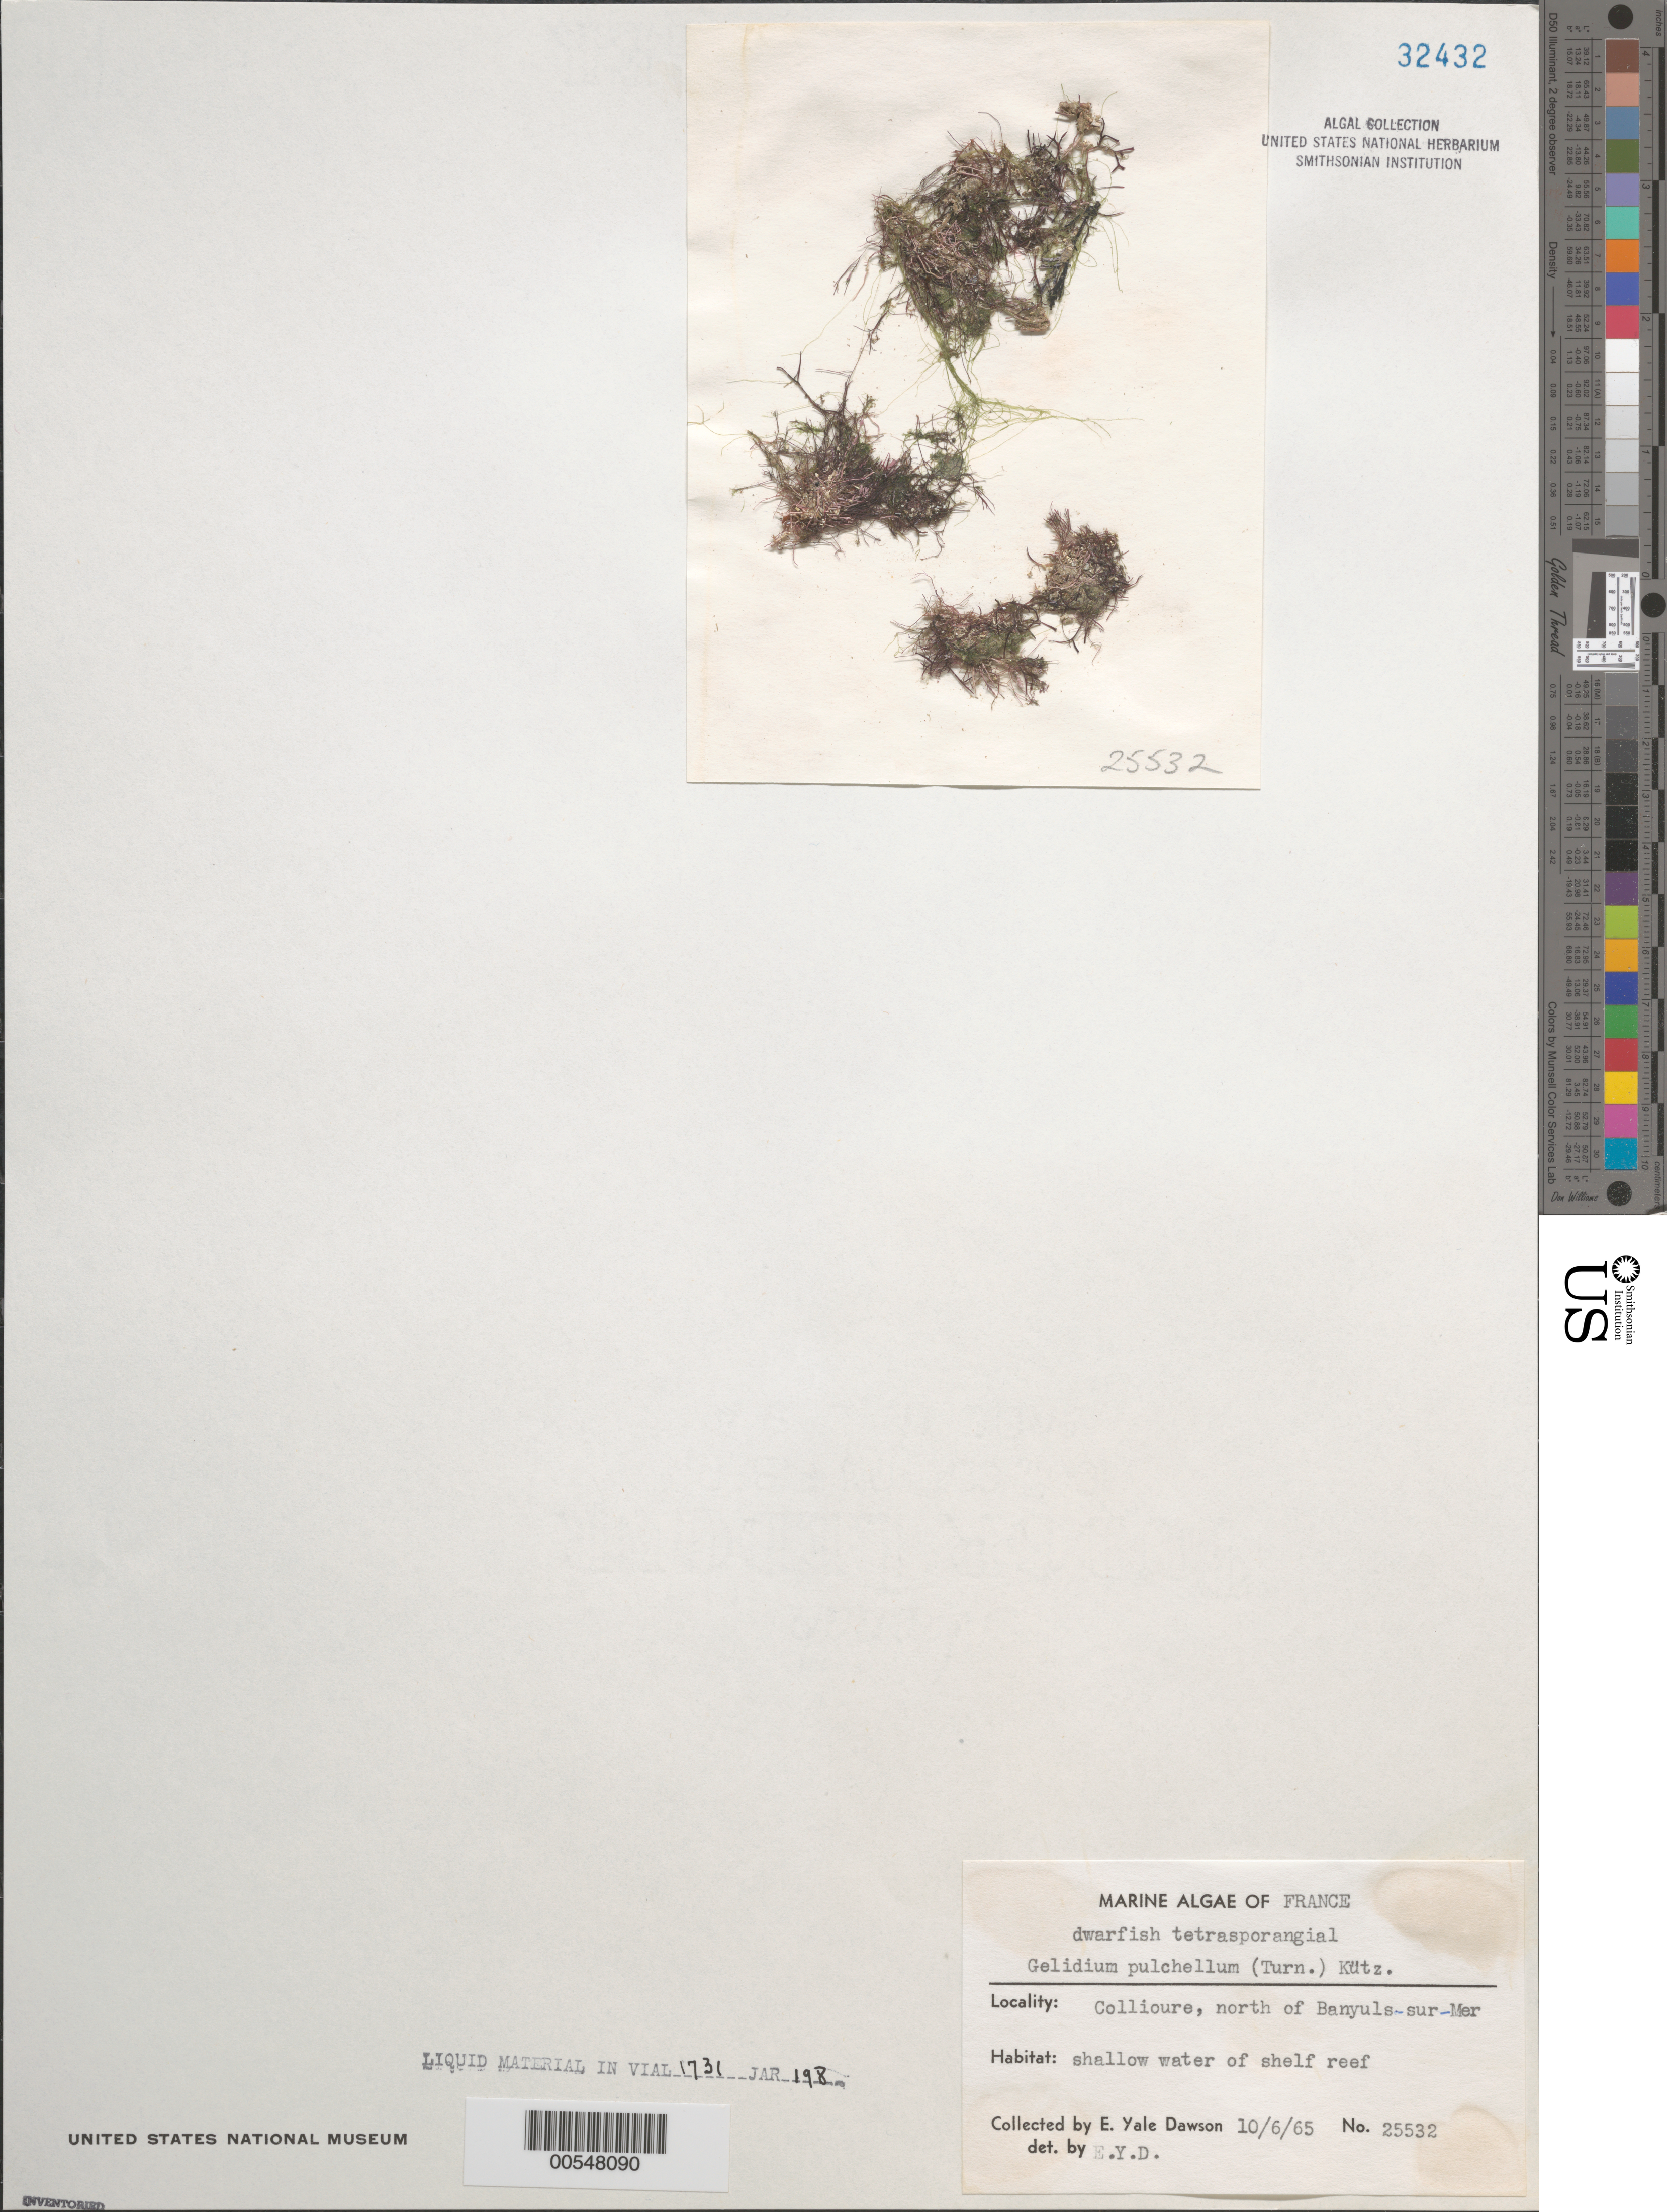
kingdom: Plantae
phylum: Rhodophyta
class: Florideophyceae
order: Gelidiales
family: Gelidiaceae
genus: Gelidium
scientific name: Gelidium pulchellum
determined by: Dawson, E. Y.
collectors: E. Y. Dawson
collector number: EYD 25532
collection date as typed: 06 Oct 1965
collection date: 1965-10-06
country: France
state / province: Occitanie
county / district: Pyrénées-Orientales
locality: Collioure, north of Banyuls-sur-Mer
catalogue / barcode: US 32432